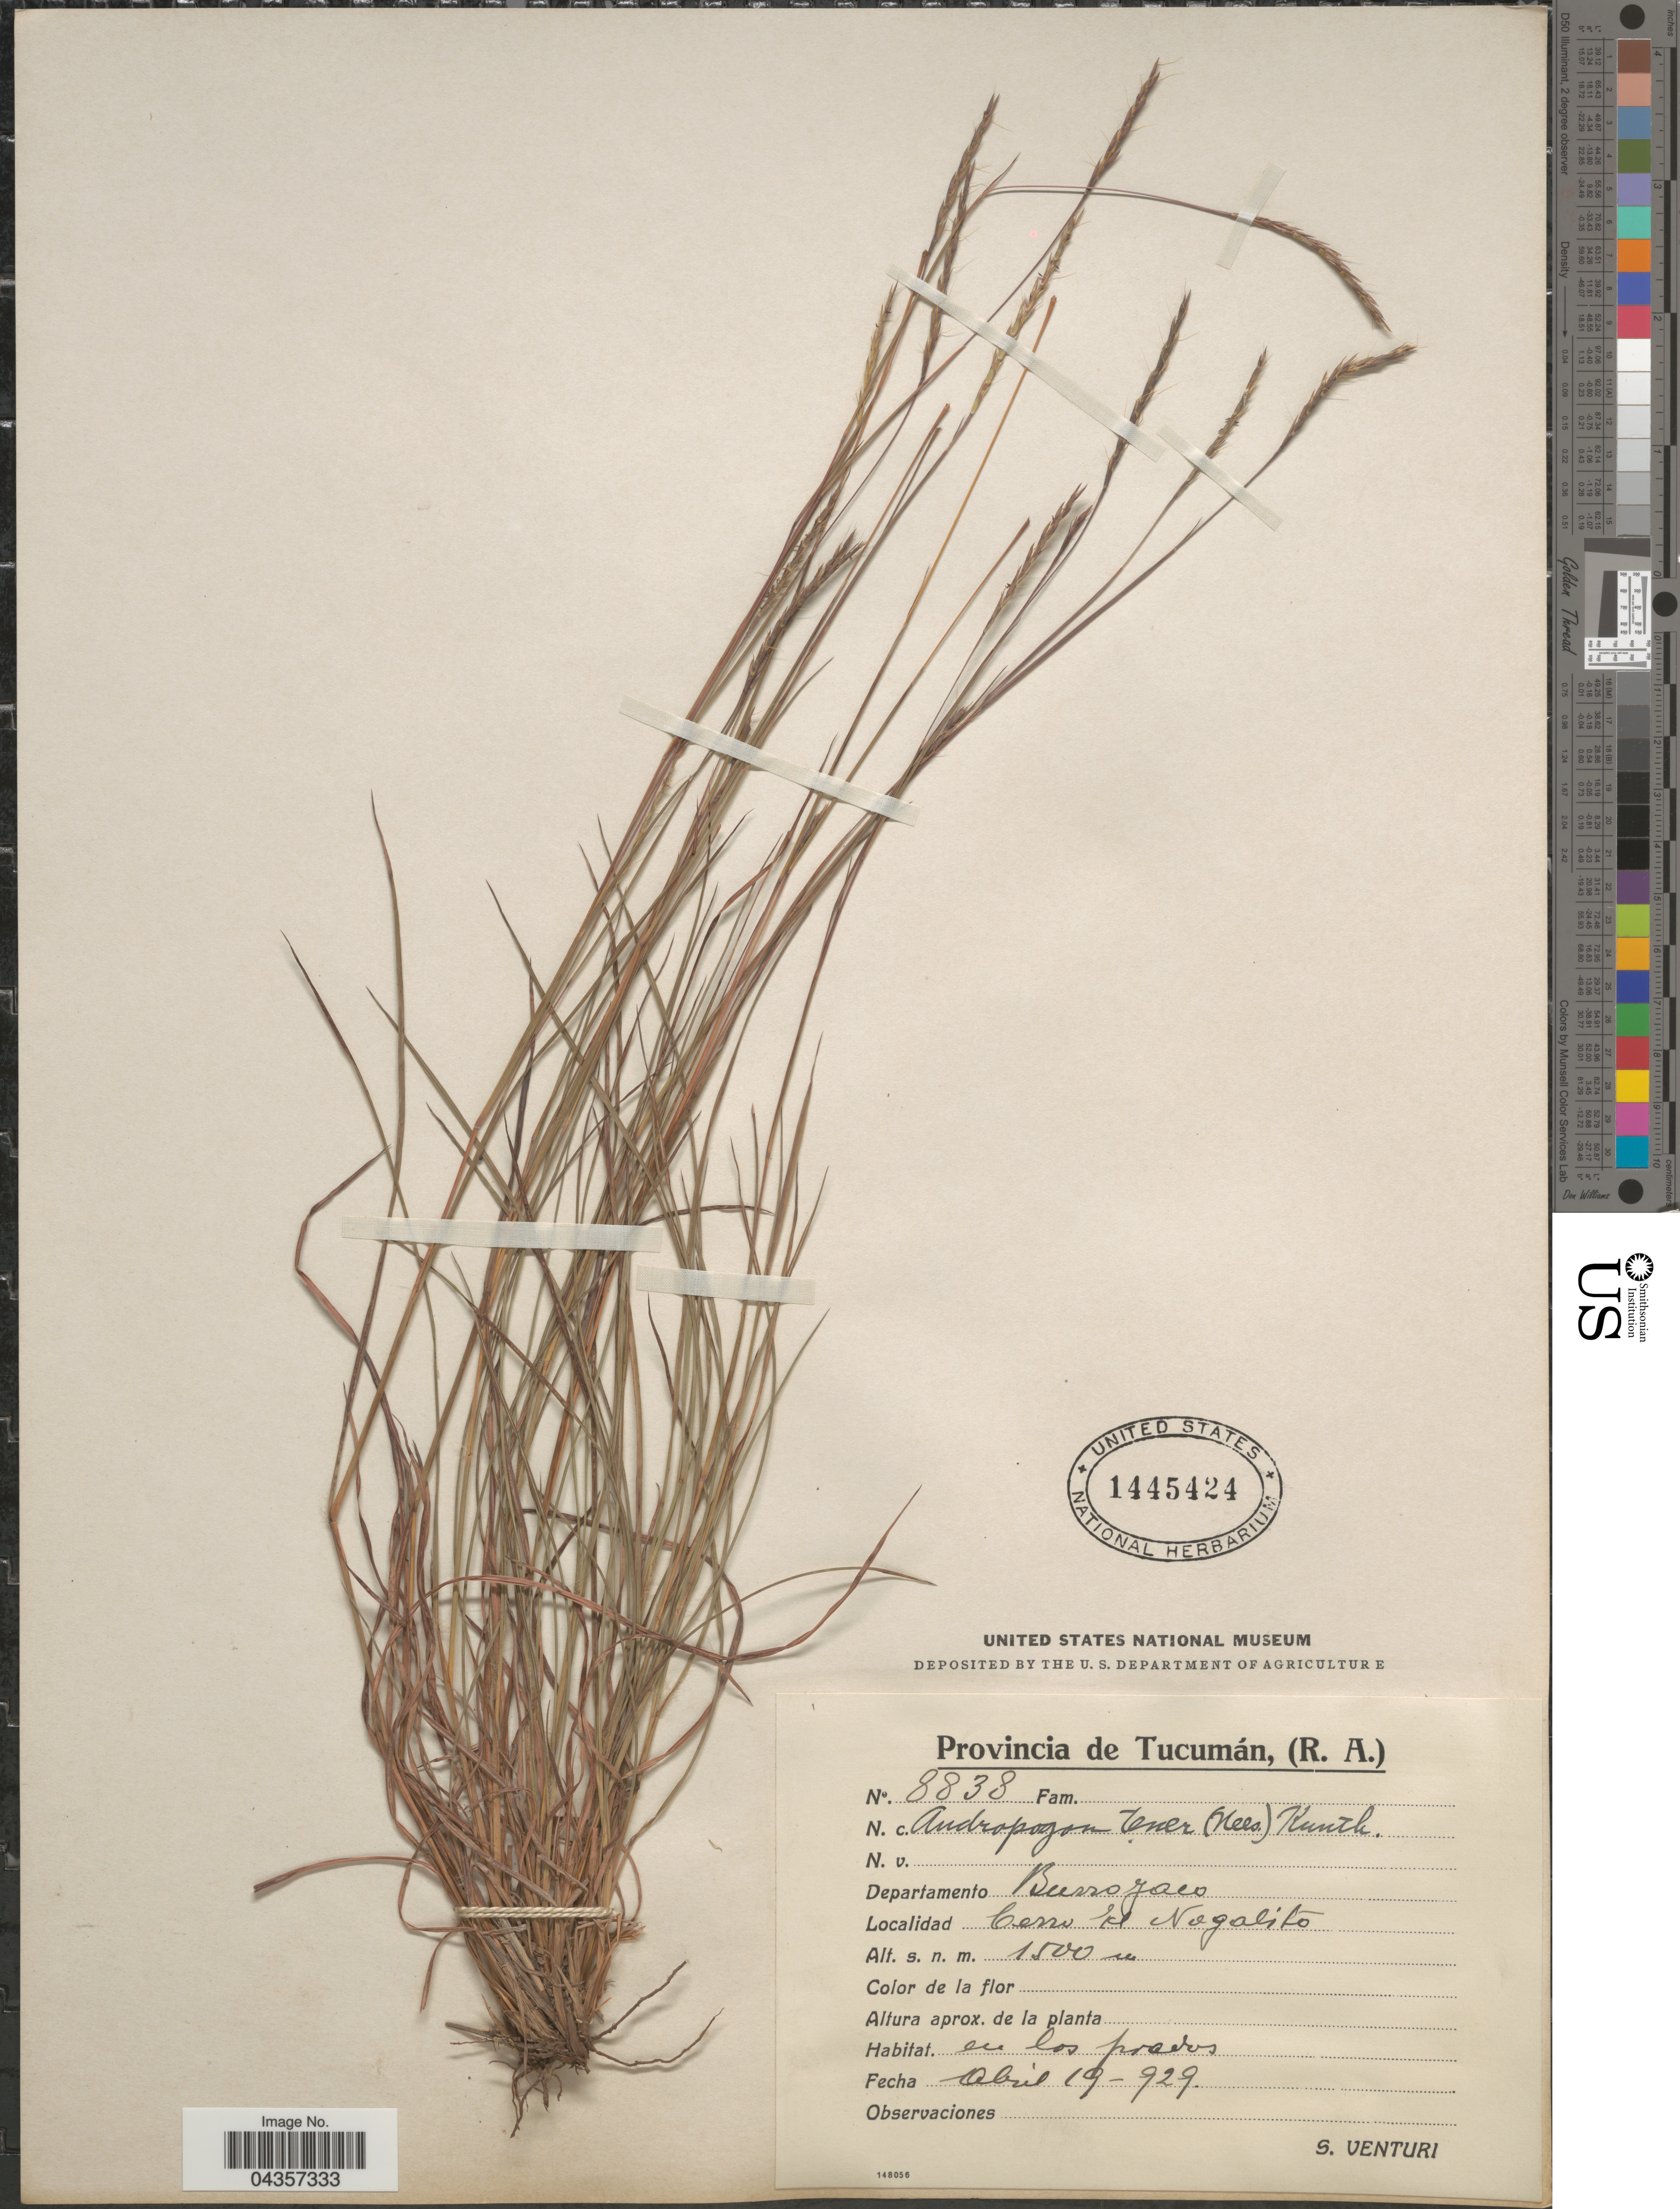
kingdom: Plantae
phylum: Tracheophyta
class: Liliopsida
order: Poales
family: Poaceae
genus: Schizachyrium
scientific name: Schizachyrium tenerum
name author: Nees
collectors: S. Venturi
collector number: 8838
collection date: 1929-04-19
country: Argentina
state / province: Tucuman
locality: Departamento Burruyacú. Cerro de Nogalito.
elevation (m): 1500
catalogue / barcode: US 1445424